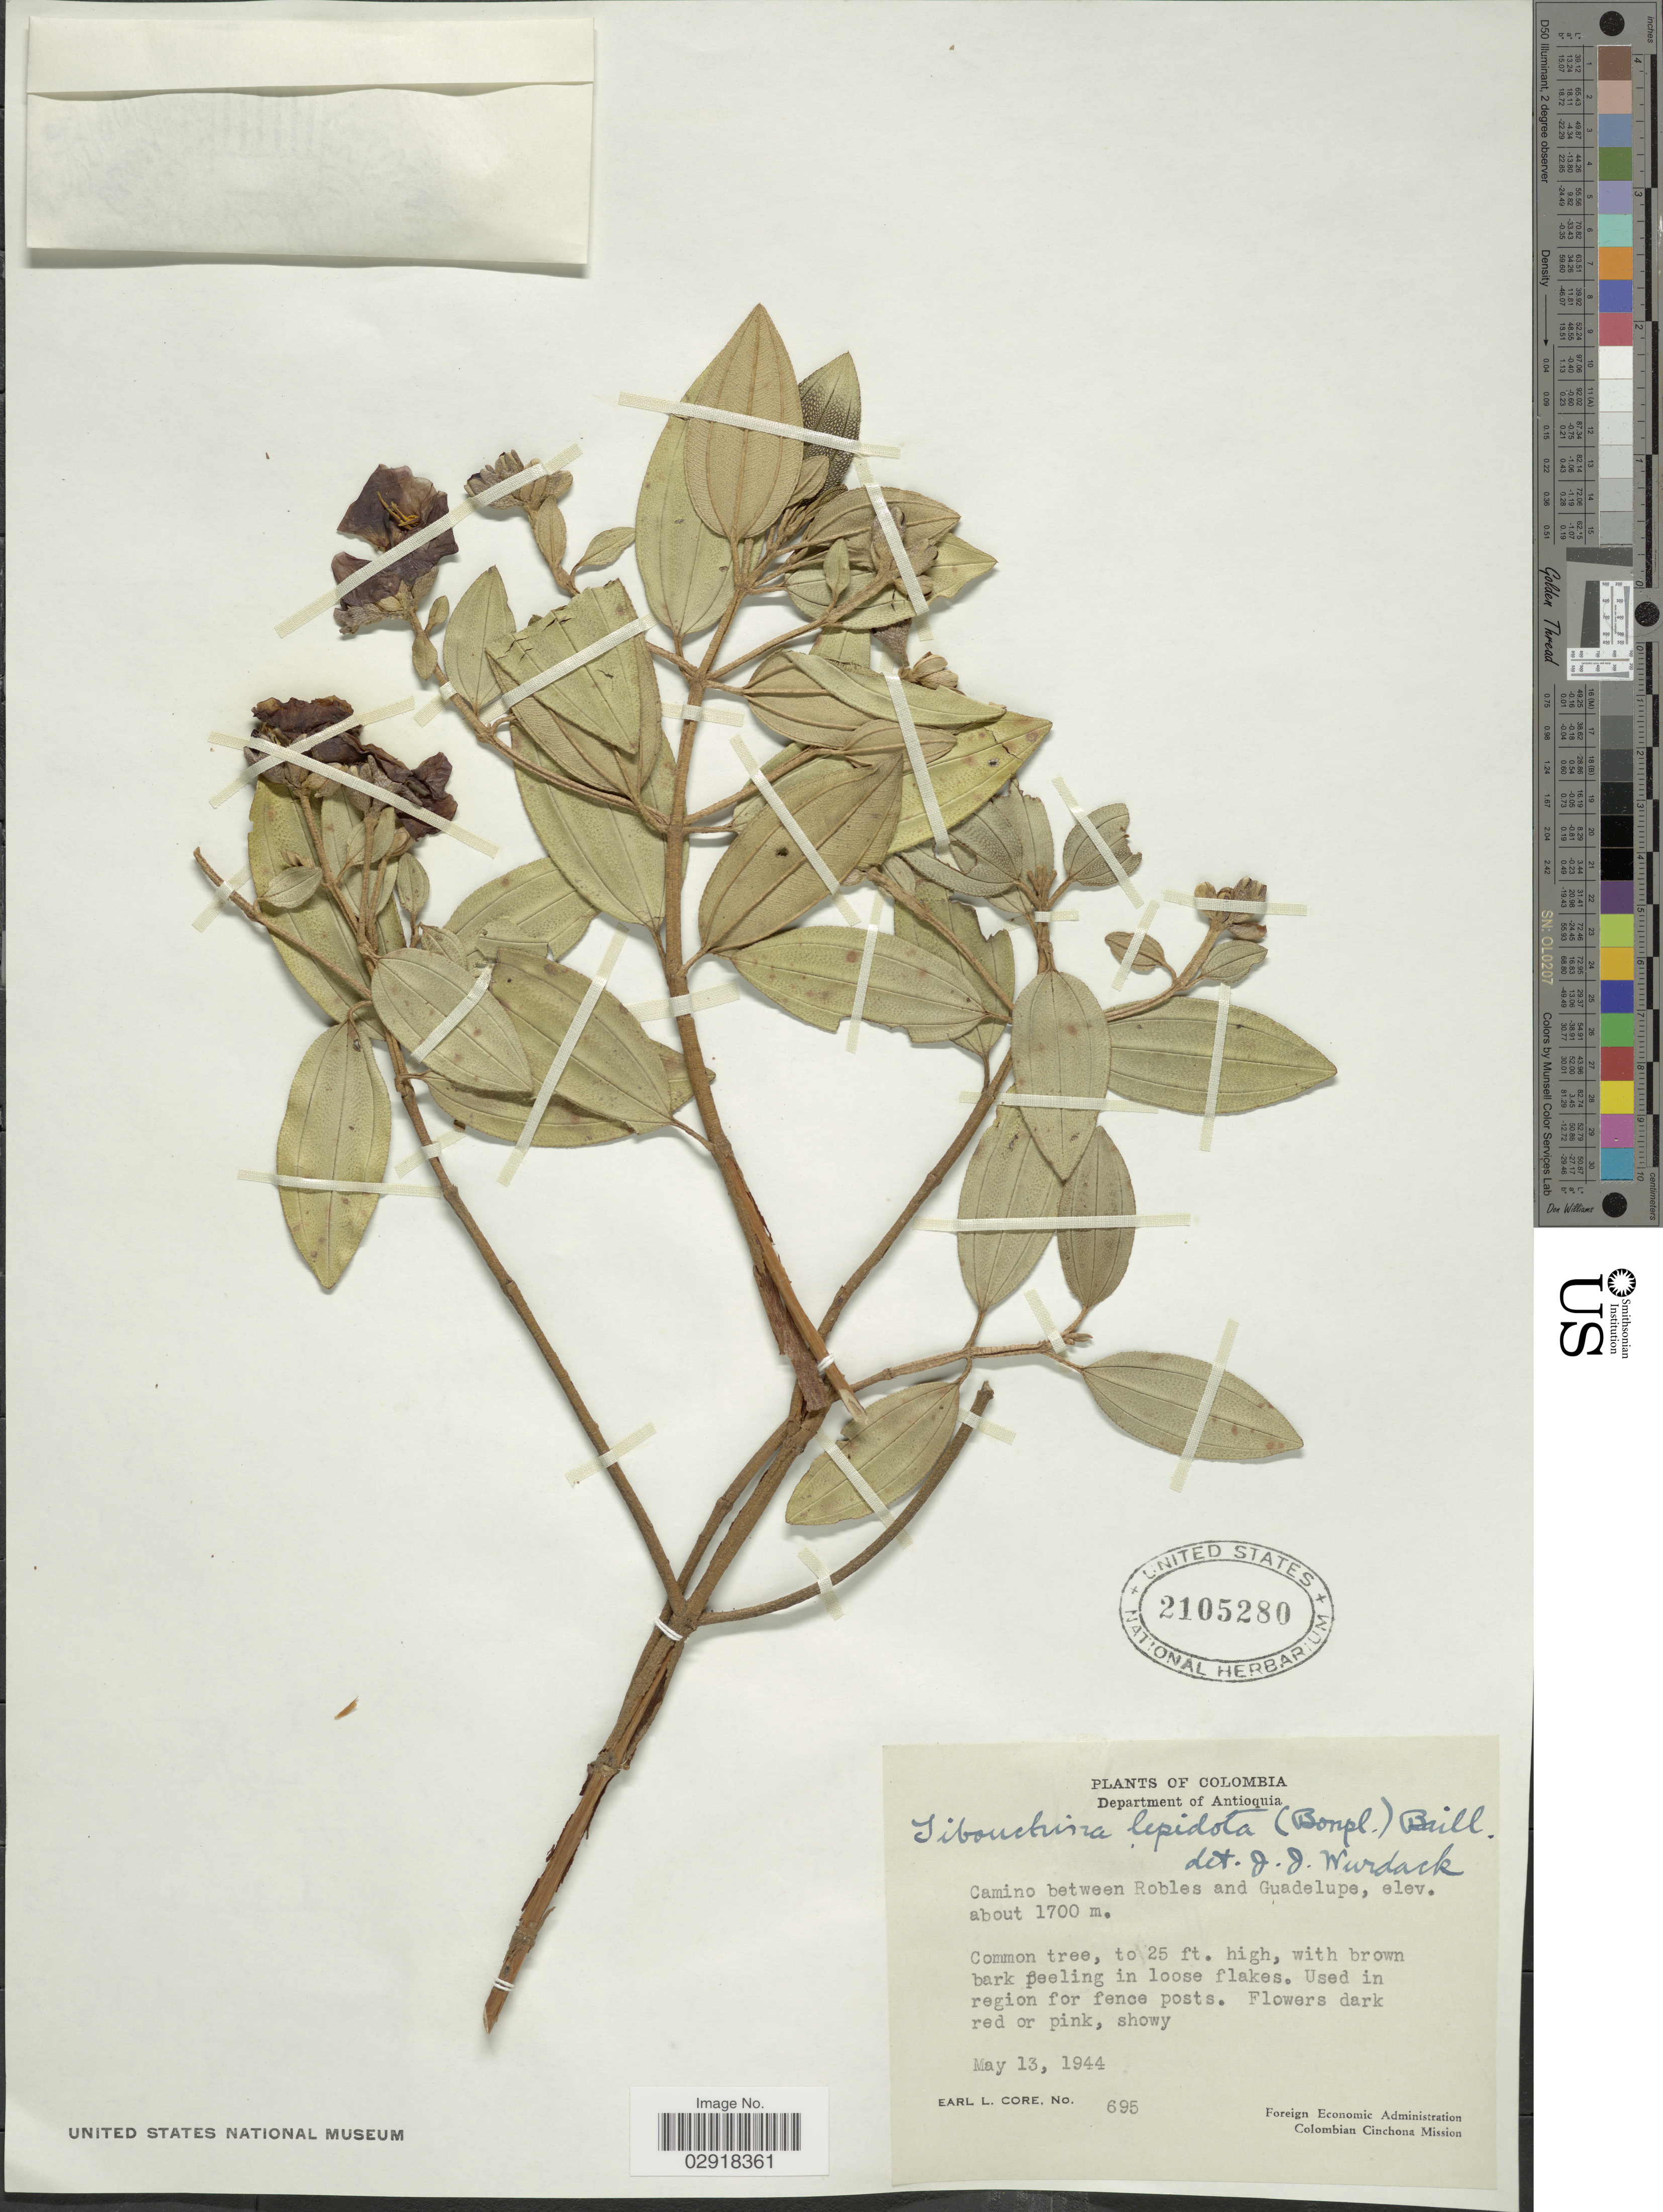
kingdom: Plantae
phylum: Tracheophyta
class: Magnoliopsida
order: Myrtales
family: Melastomataceae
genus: Andesanthus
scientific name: Andesanthus lepidotus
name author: (Humb. & Bonpl.) P.J.F. Guim. & Michelang.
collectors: E. L. Core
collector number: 695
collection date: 1944-05-13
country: Colombia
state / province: Antioquia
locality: Departament of Antioquia, Camino between Robles and Guadelupe.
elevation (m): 1700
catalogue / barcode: US 2105280